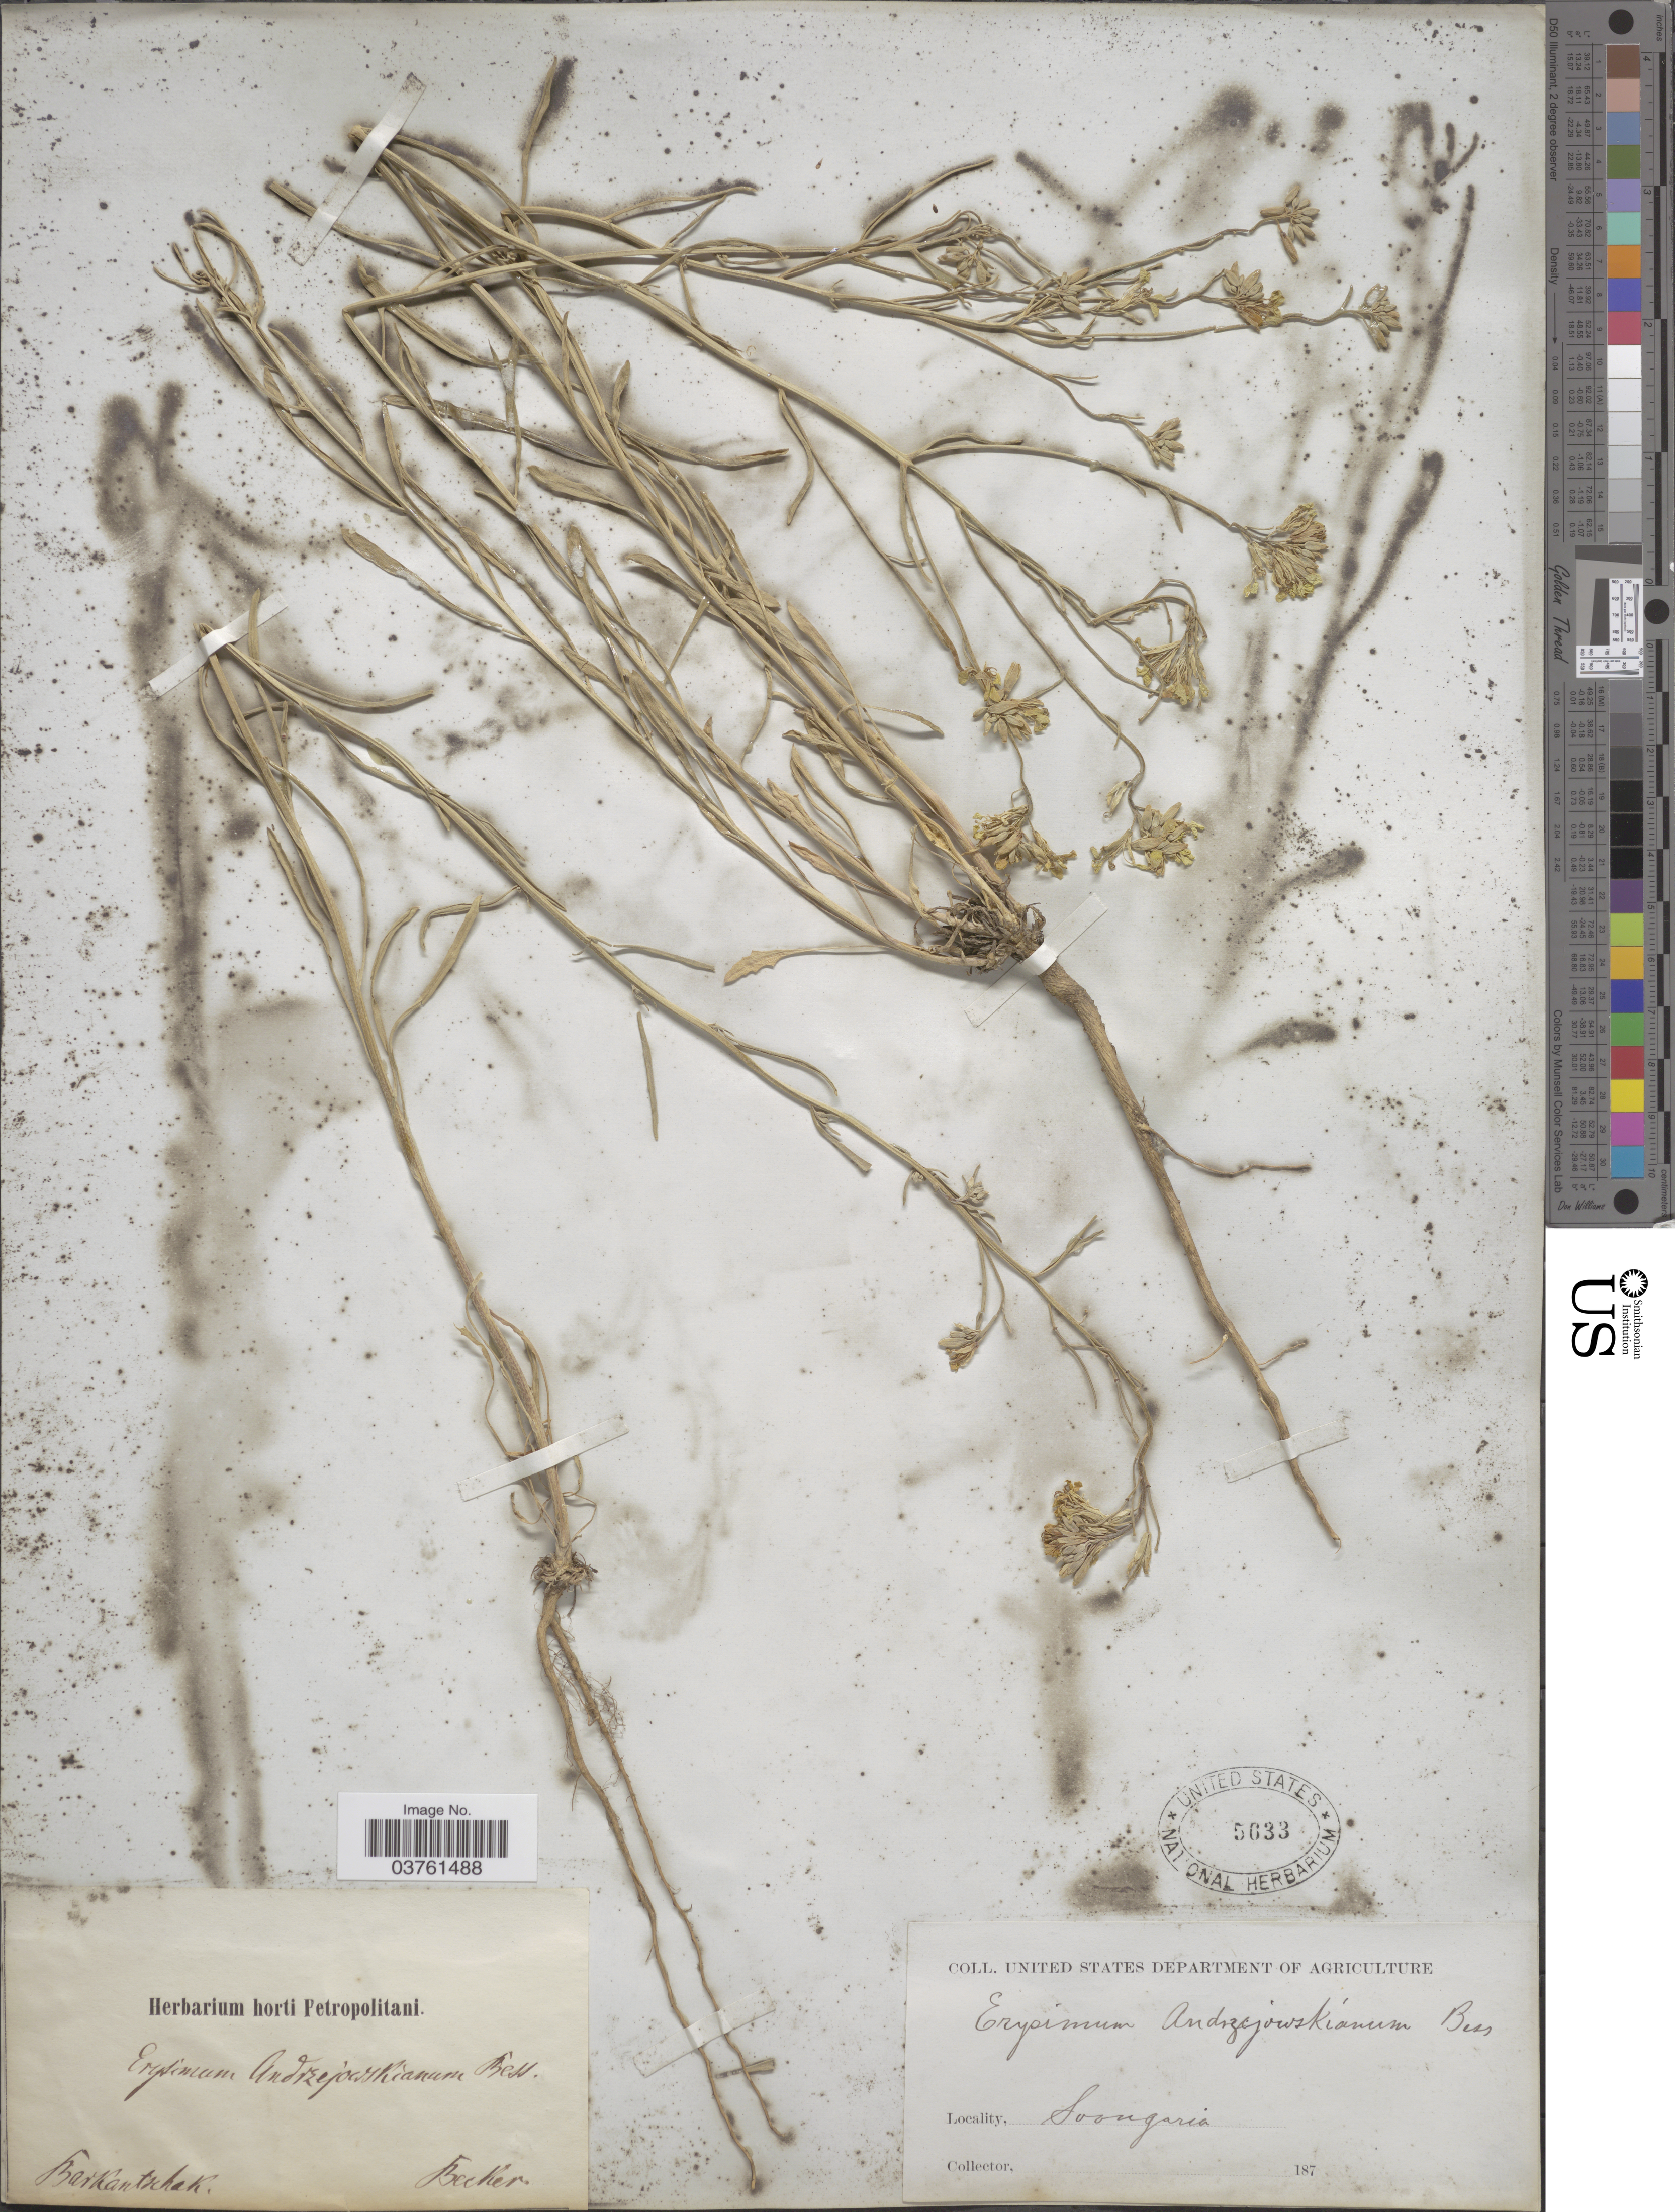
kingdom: Plantae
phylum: Tracheophyta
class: Magnoliopsida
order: Brassicales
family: Brassicaceae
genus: Erysimum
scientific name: Erysimum andrzejowskianum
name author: DC.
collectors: Becker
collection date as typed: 187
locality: Barkantrhak [interpreted]. Soongaria.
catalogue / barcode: US 5633